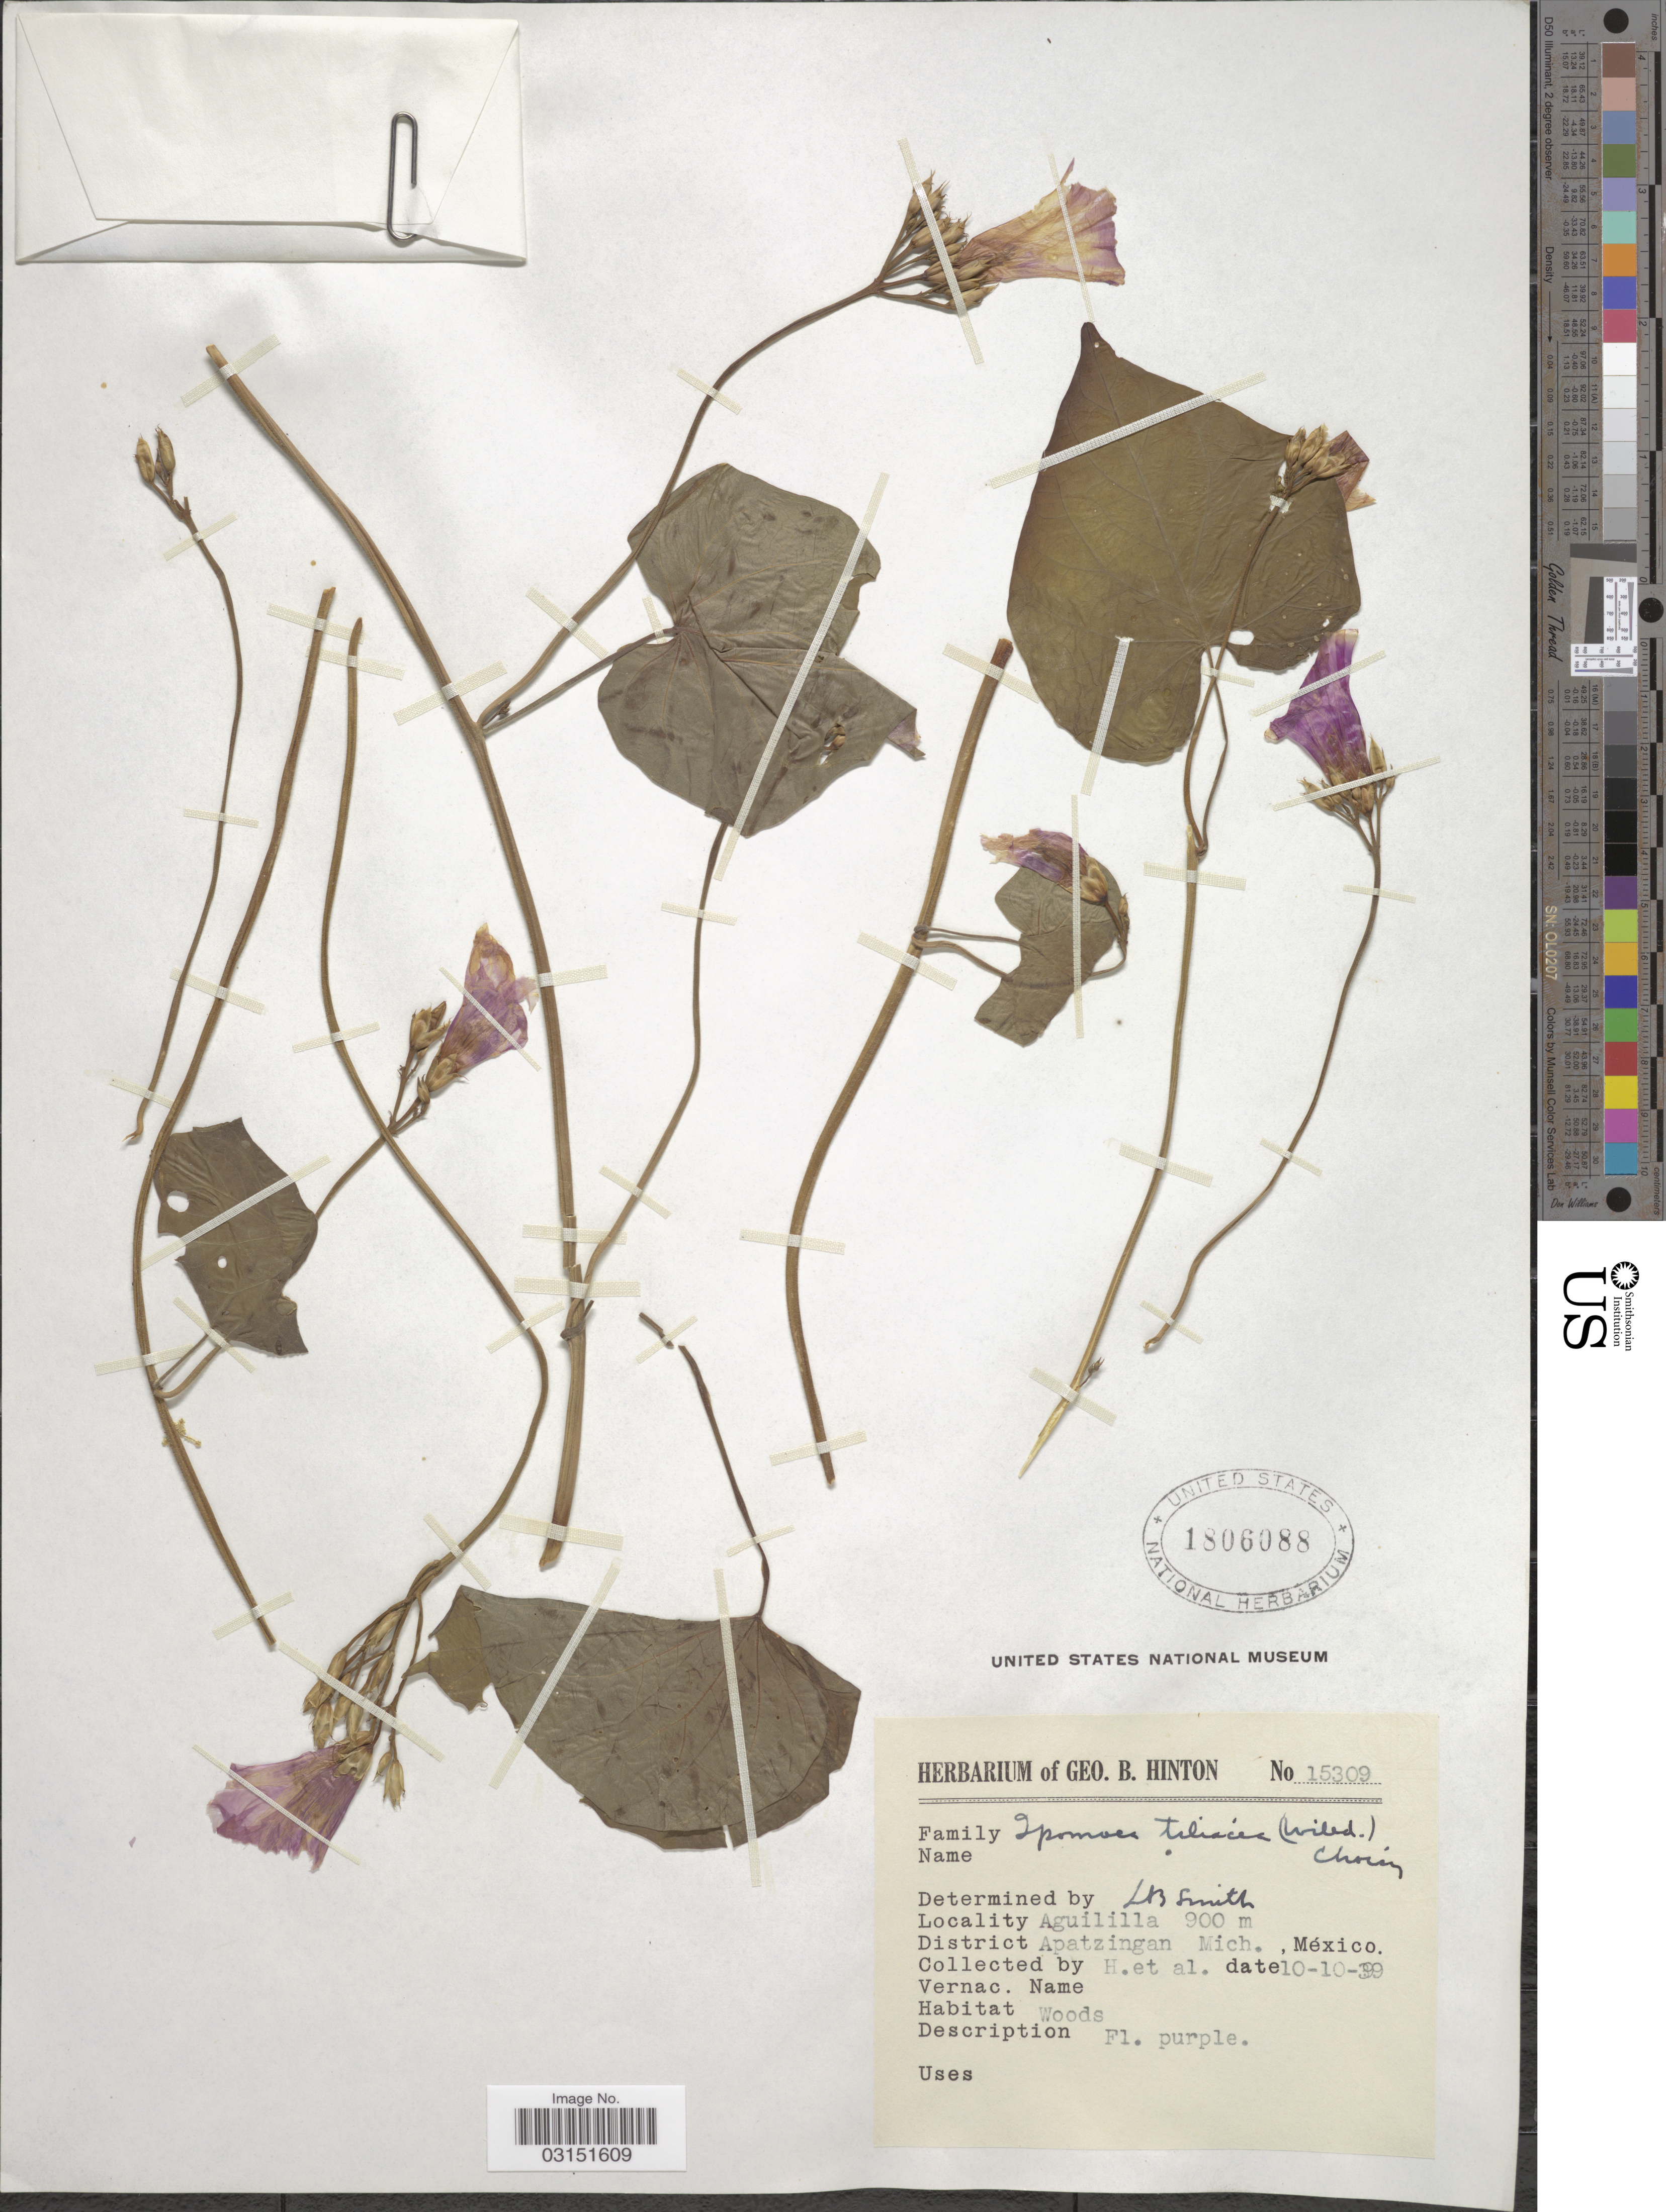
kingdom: Plantae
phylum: Tracheophyta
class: Magnoliopsida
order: Solanales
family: Convolvulaceae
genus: Ipomoea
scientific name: Ipomoea tiliacea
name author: (Willd.) Choisy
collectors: G. B. Hinton & et al.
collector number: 15309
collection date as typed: Transcribed d/m/y: 10/10/39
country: Mexico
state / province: Michoacán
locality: Aguililla. District Apatzingan.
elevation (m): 900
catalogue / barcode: US 1806088